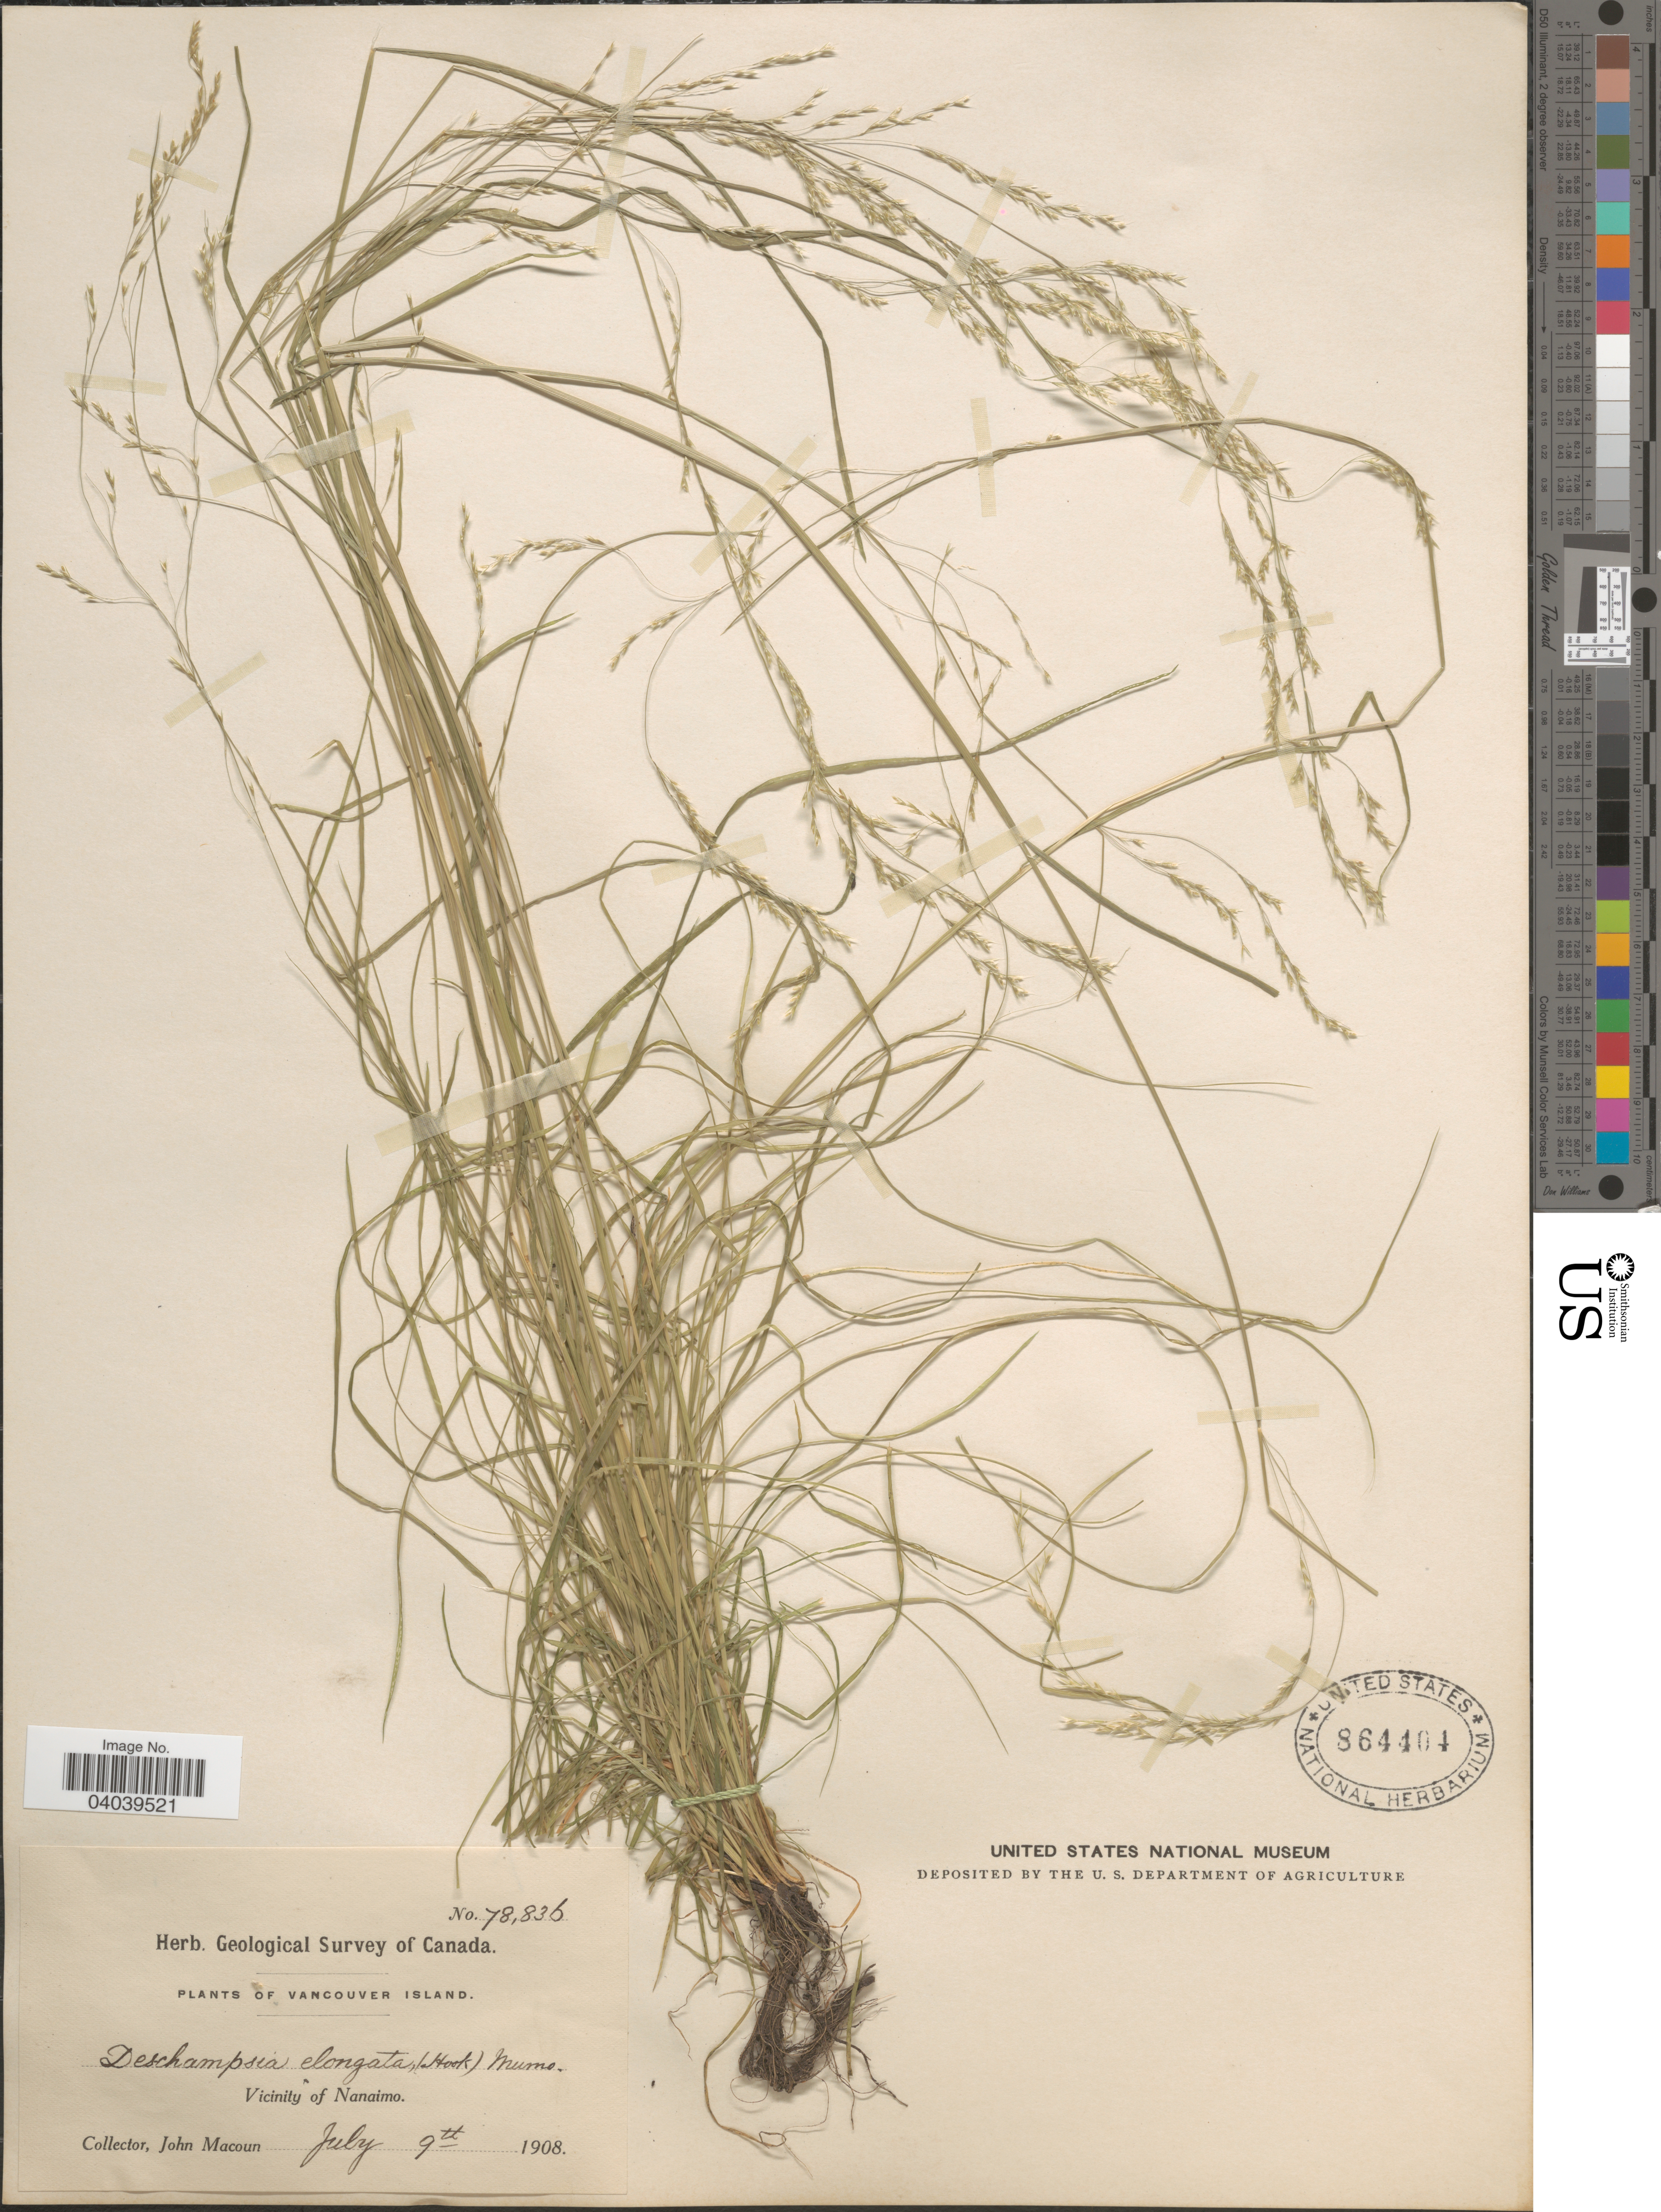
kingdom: Plantae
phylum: Tracheophyta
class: Liliopsida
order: Poales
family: Poaceae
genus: Deschampsia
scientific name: Deschampsia elongata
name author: (Hook.) Munro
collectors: J. Macoun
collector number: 78836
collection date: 1908-07-09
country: Canada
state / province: British Columbia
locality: Vancouver Island. Vicinity of Nanaimo.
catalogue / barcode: US 864404